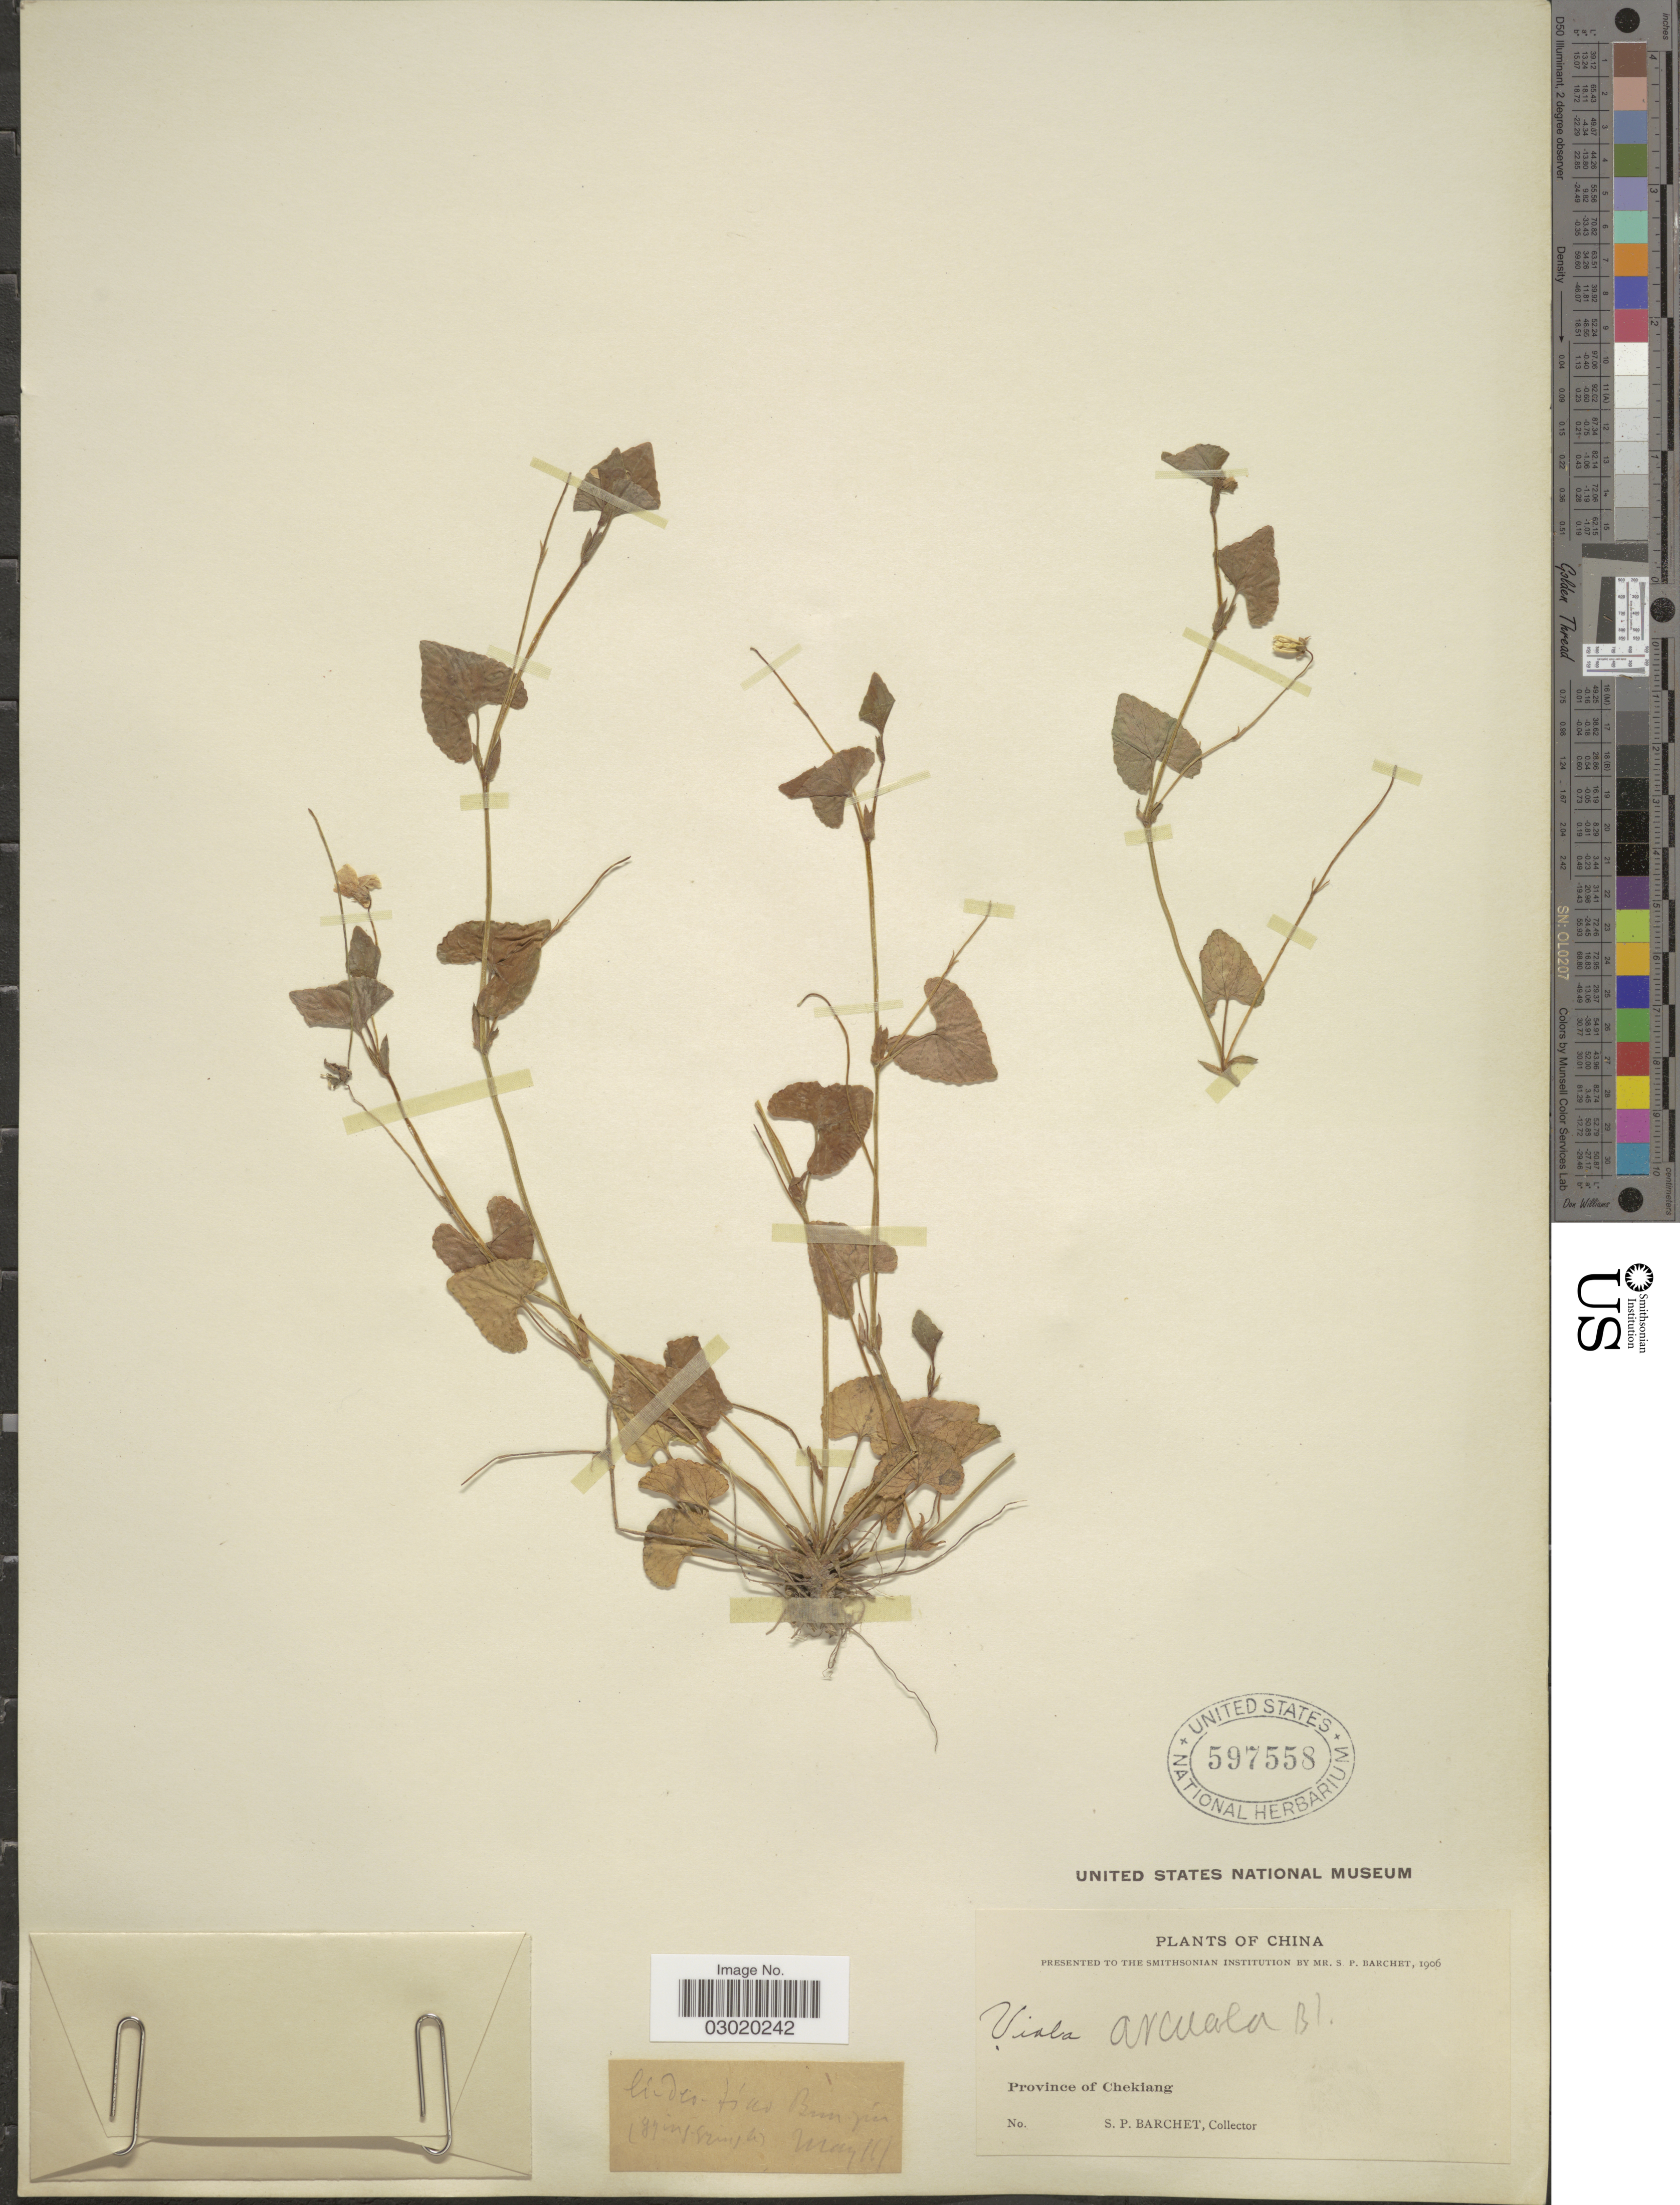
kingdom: Plantae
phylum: Tracheophyta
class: Magnoliopsida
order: Malpighiales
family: Violaceae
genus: Viola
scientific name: Viola sp.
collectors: S. P. Barchet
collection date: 1906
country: China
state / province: Zhejiang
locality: Province of Chekiang.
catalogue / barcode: US 597558